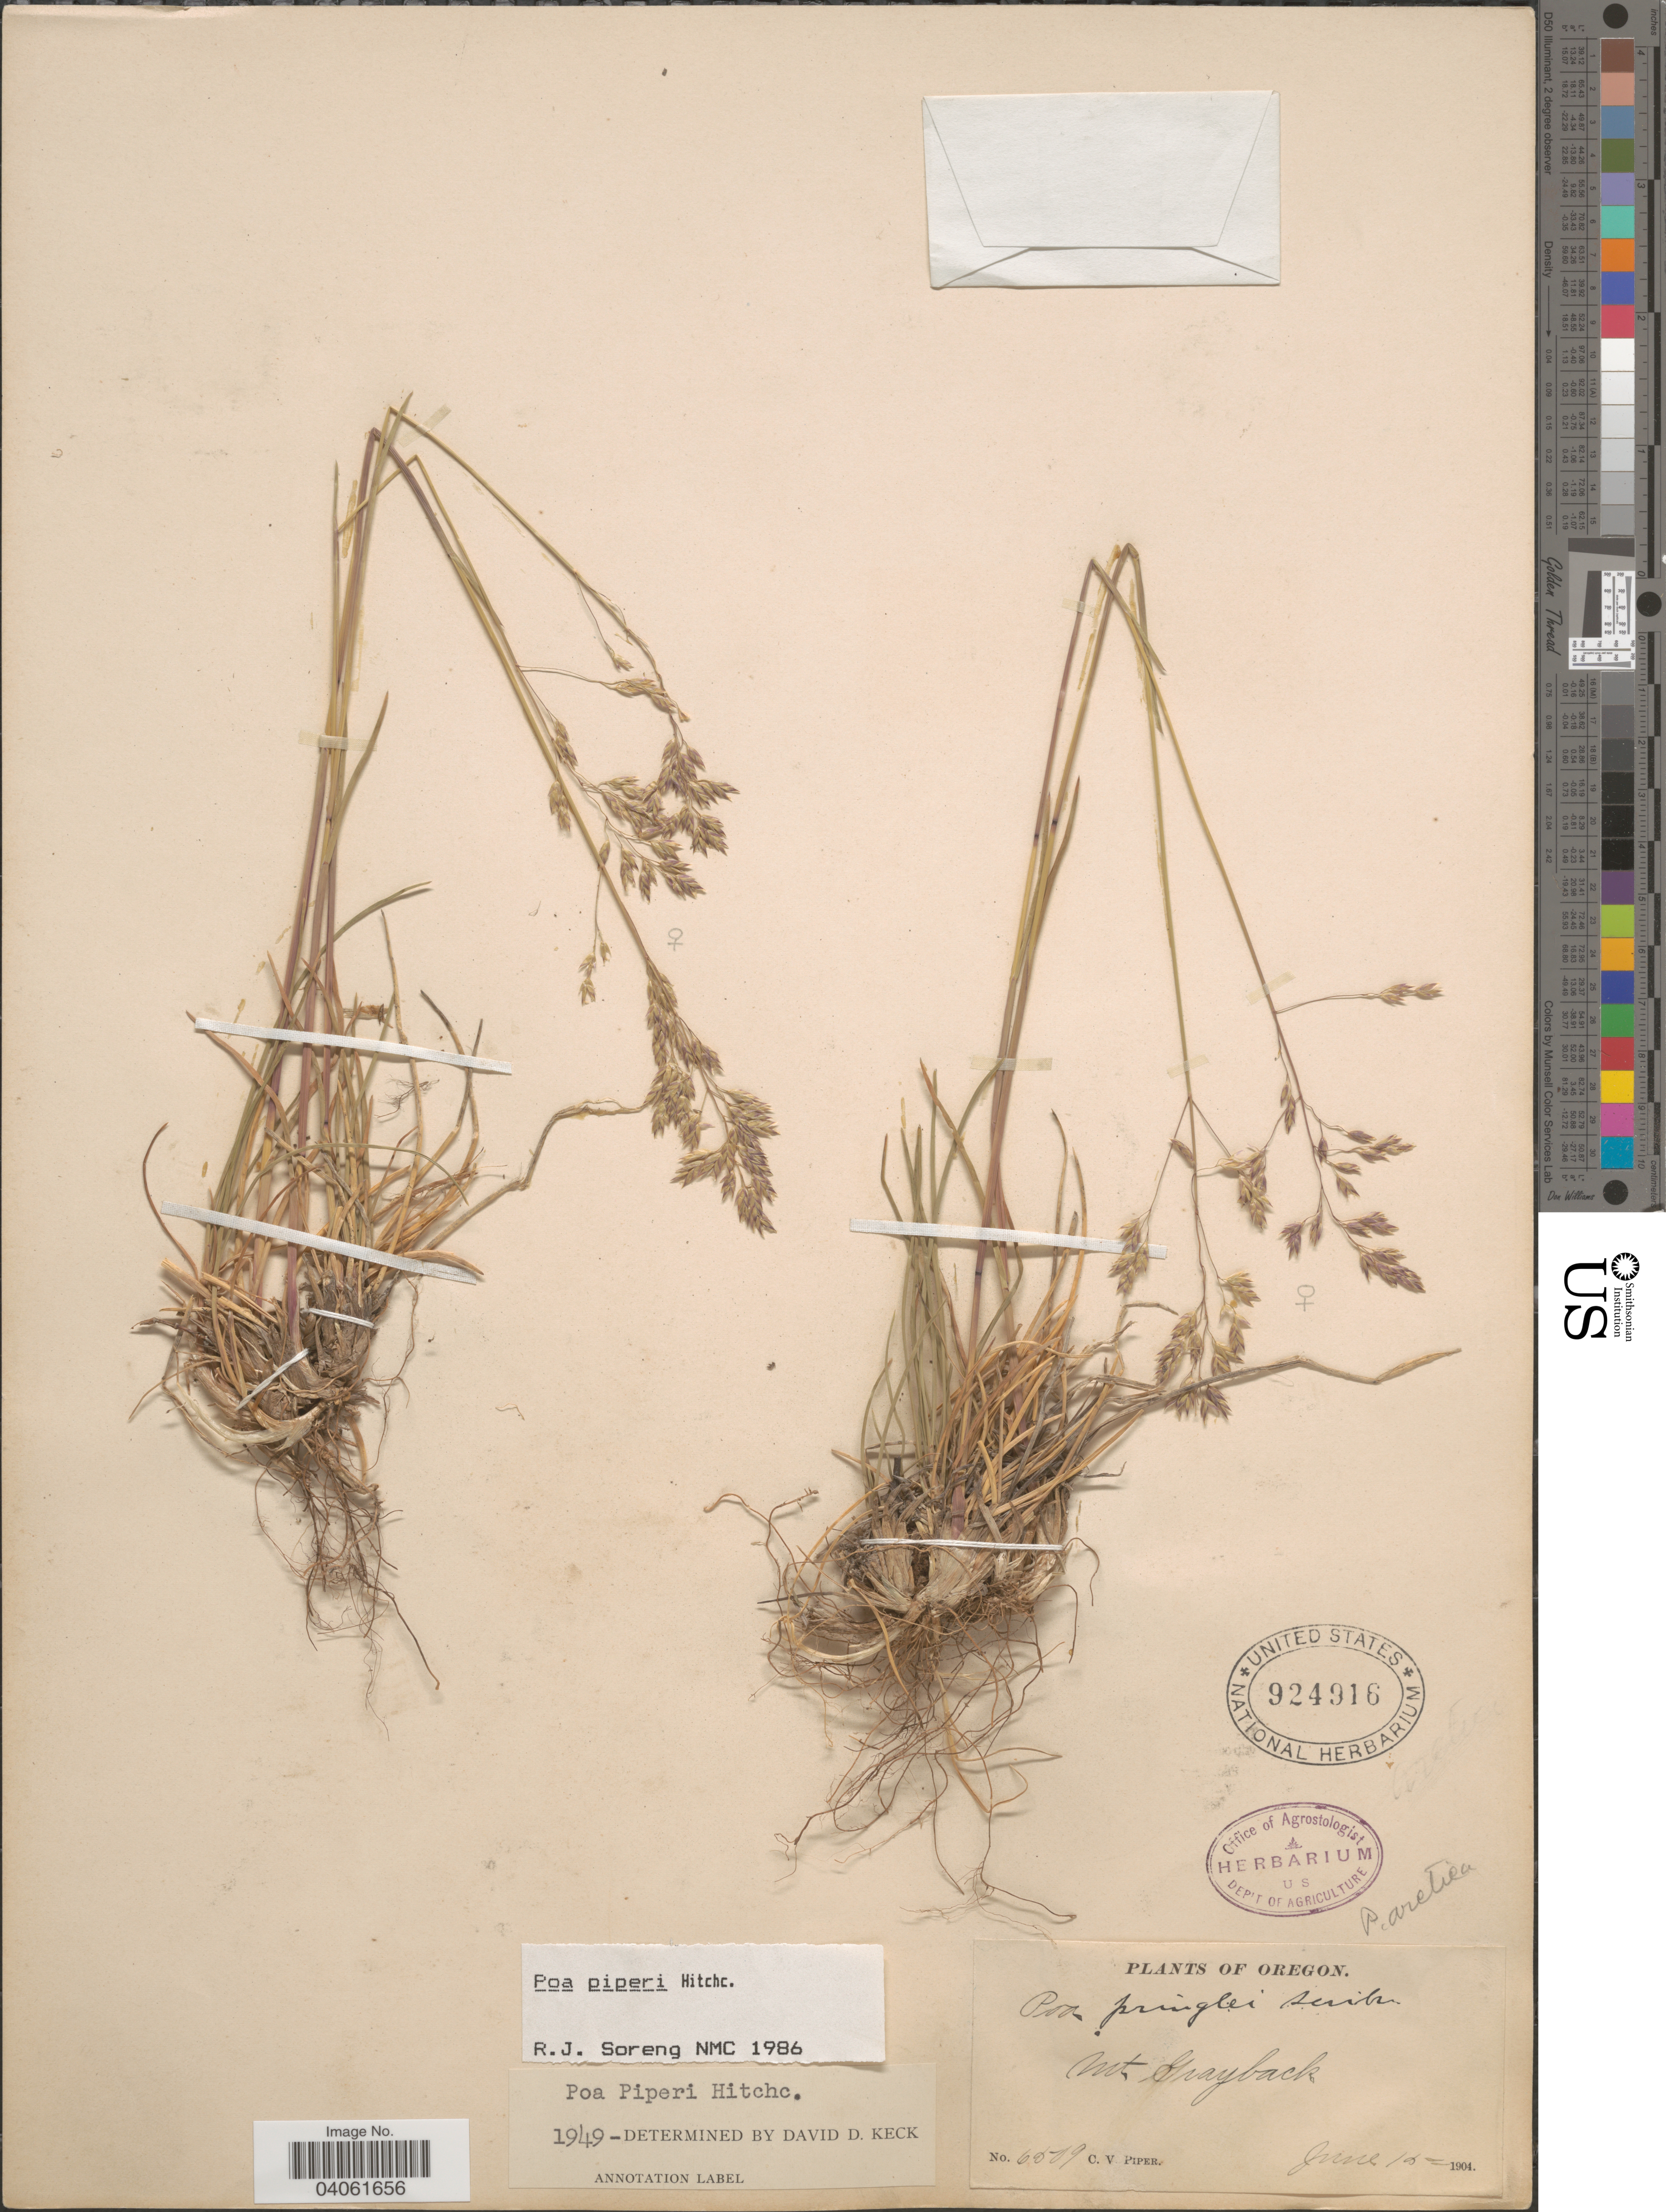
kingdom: Plantae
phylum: Tracheophyta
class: Liliopsida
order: Poales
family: Poaceae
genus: Poa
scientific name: Poa piperi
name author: Hitchc.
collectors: C. V. Piper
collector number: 6509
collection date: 1904-06-15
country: United States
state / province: Oregon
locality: Mt. Grayback.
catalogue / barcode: US 924916